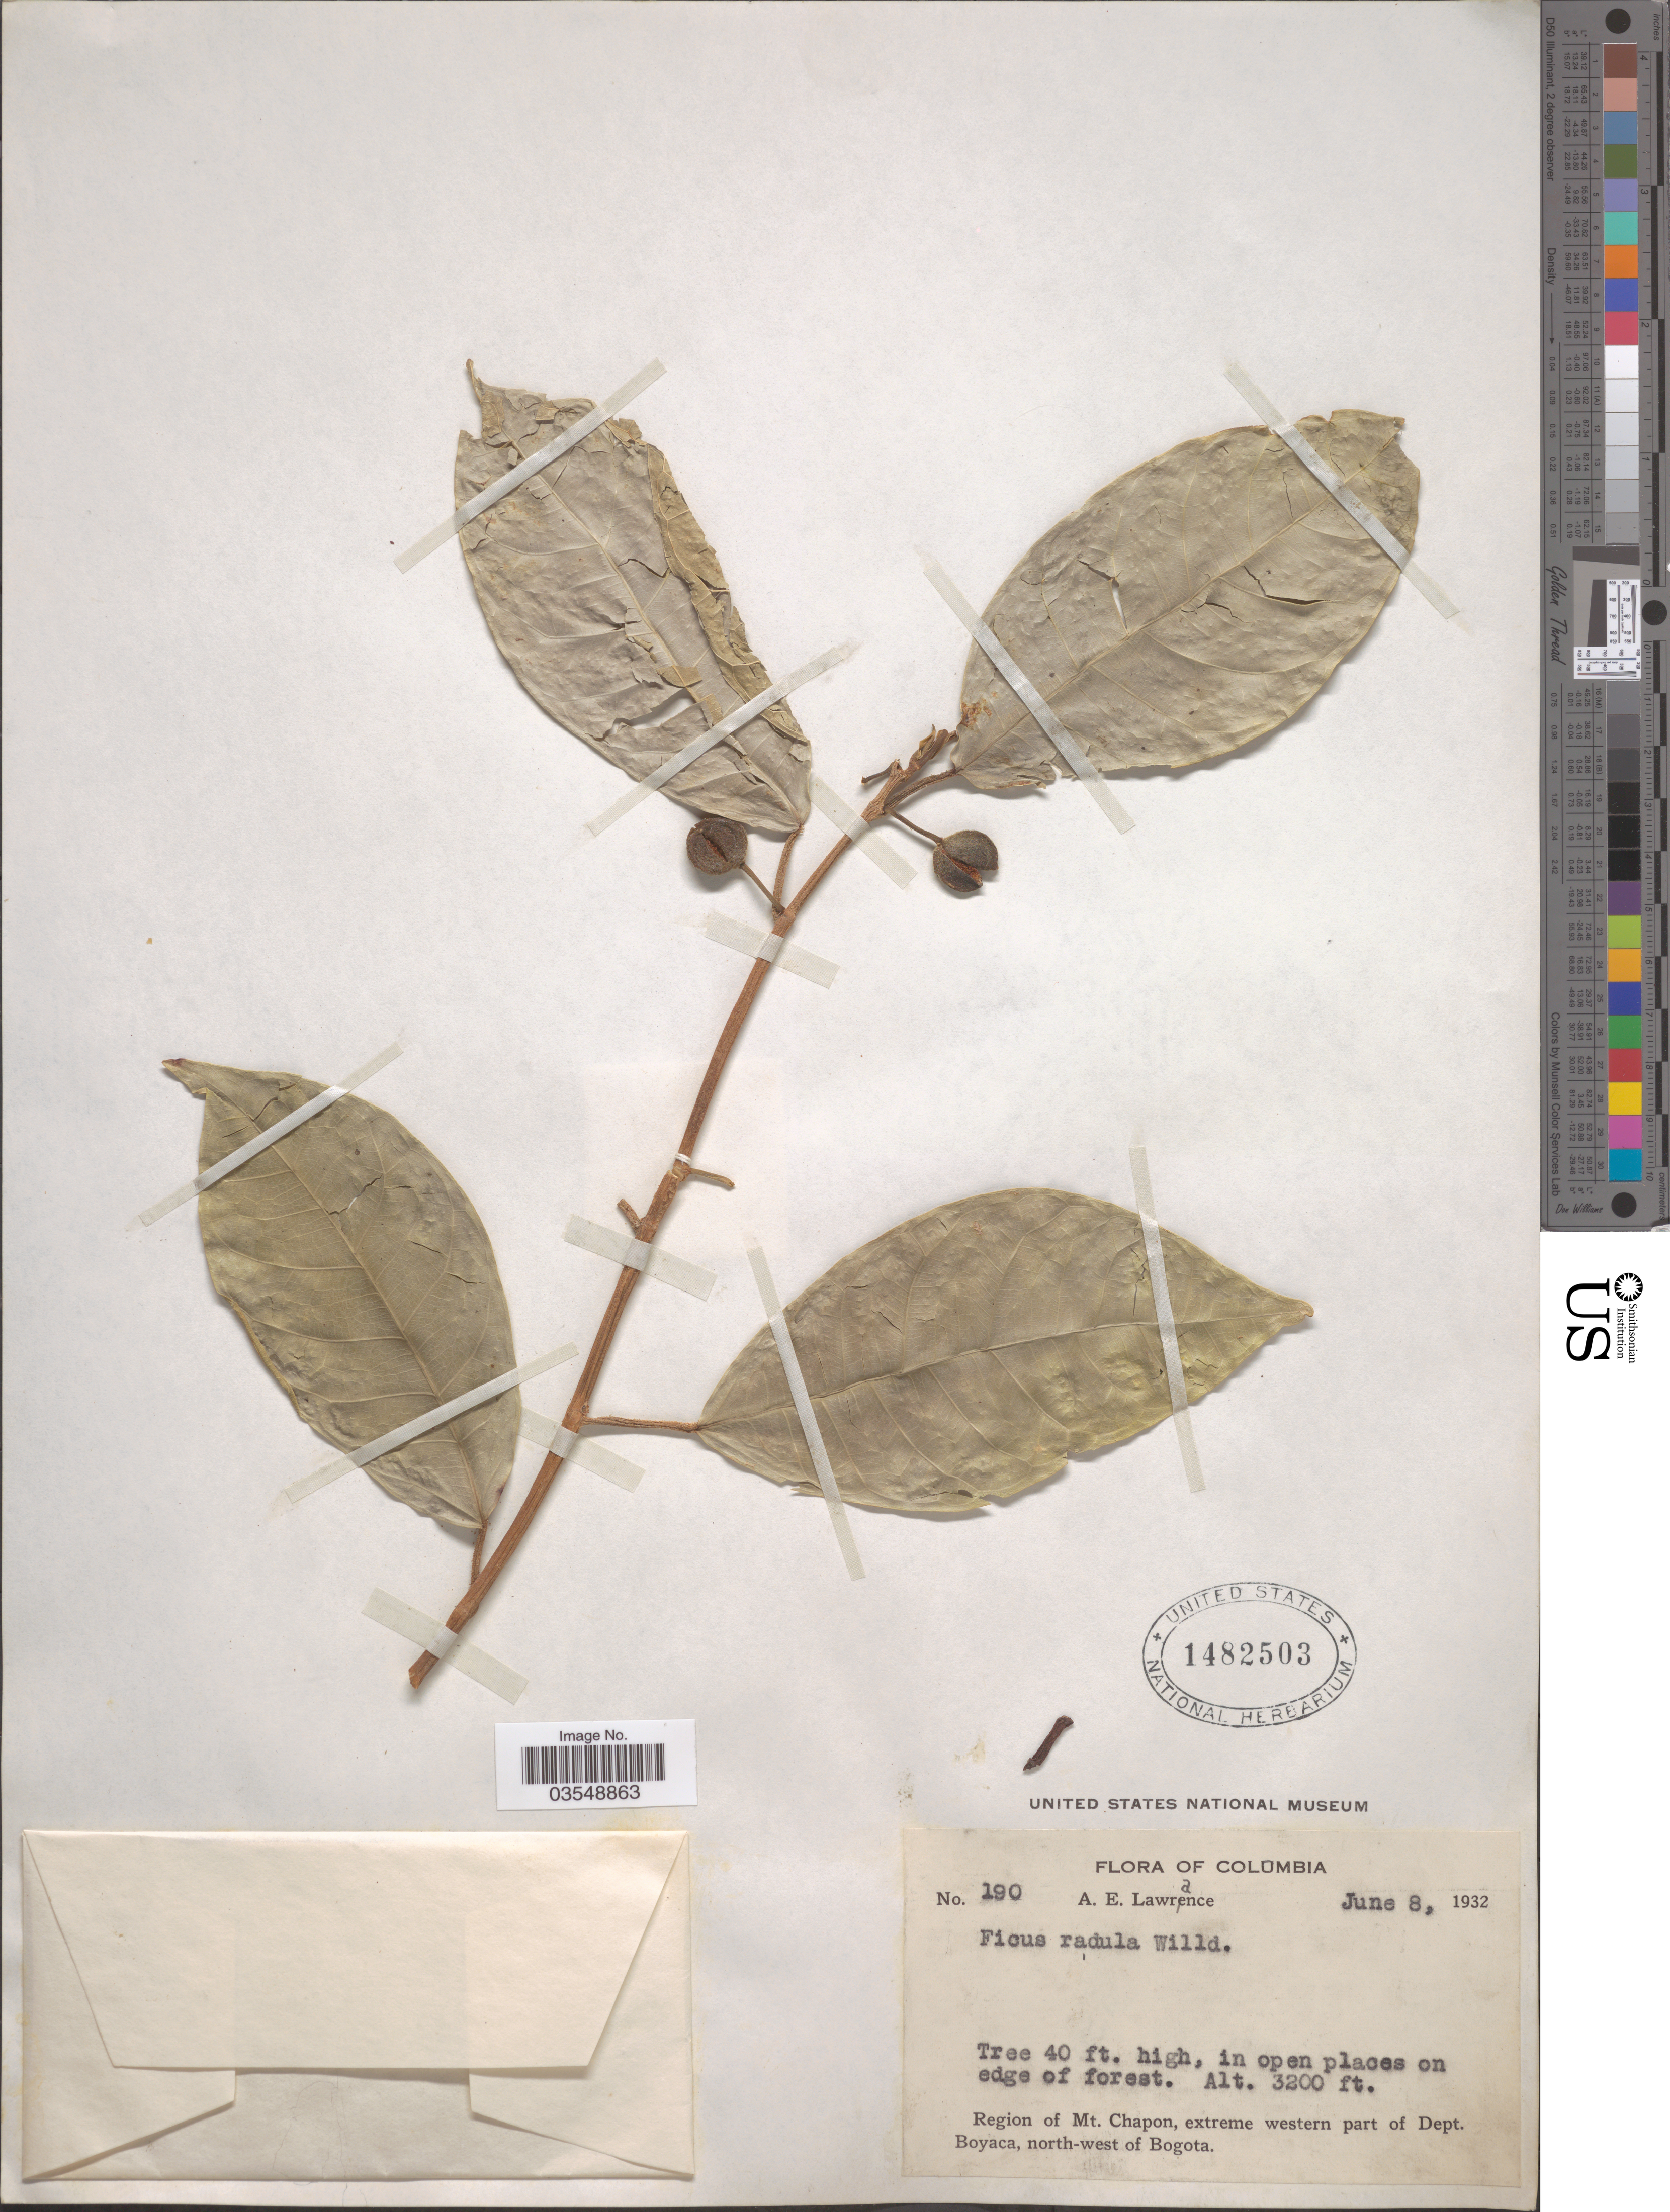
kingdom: Plantae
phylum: Tracheophyta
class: Magnoliopsida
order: Rosales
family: Moraceae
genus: Ficus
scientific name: Ficus radula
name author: Humb. & Bonpl. ex Willd.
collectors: A. Lawrance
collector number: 190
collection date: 1932-06-08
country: Colombia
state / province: Boyacá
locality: Region of Mt. Chapon, extreme western part of Dept. Boyaca, north-west of Bogota.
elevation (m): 975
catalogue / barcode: US 1482503